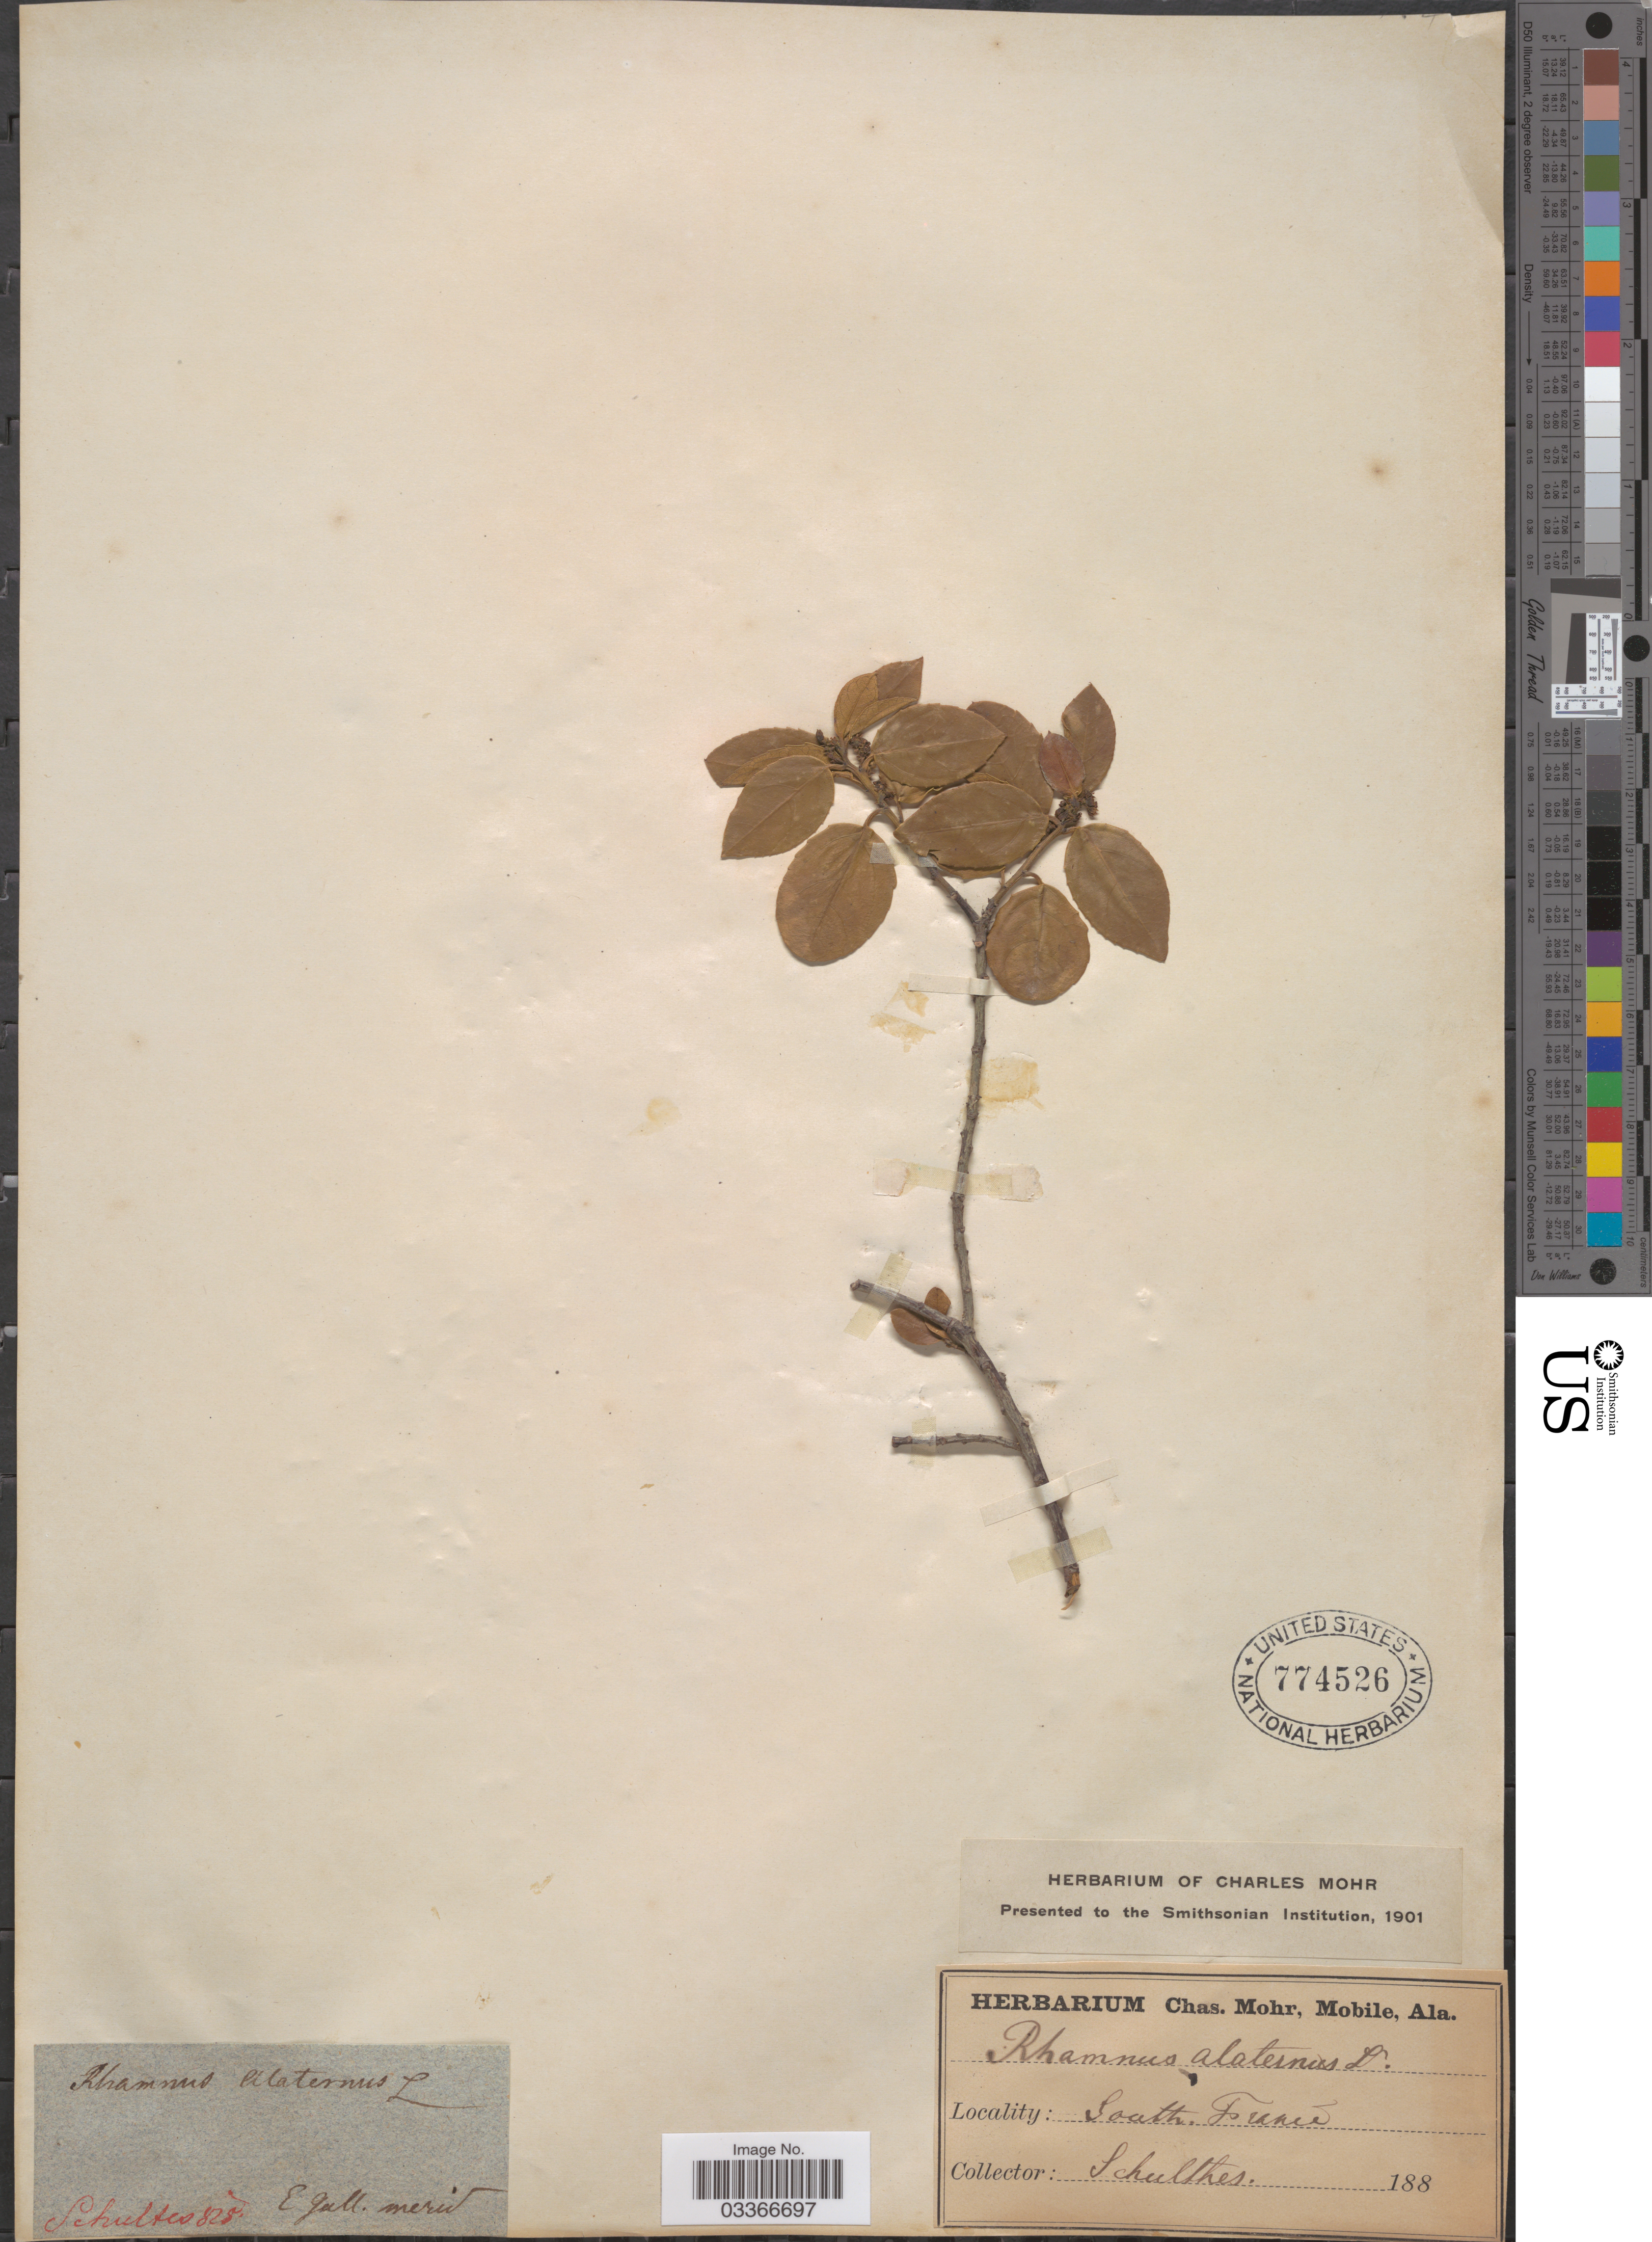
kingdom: Plantae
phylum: Tracheophyta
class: Magnoliopsida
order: Rosales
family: Rhamnaceae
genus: Rhamnus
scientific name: Rhamnus alaternus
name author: L.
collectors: -- Schultes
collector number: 828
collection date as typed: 188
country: France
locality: South Francé. E. gall. merid.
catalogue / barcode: US 774526